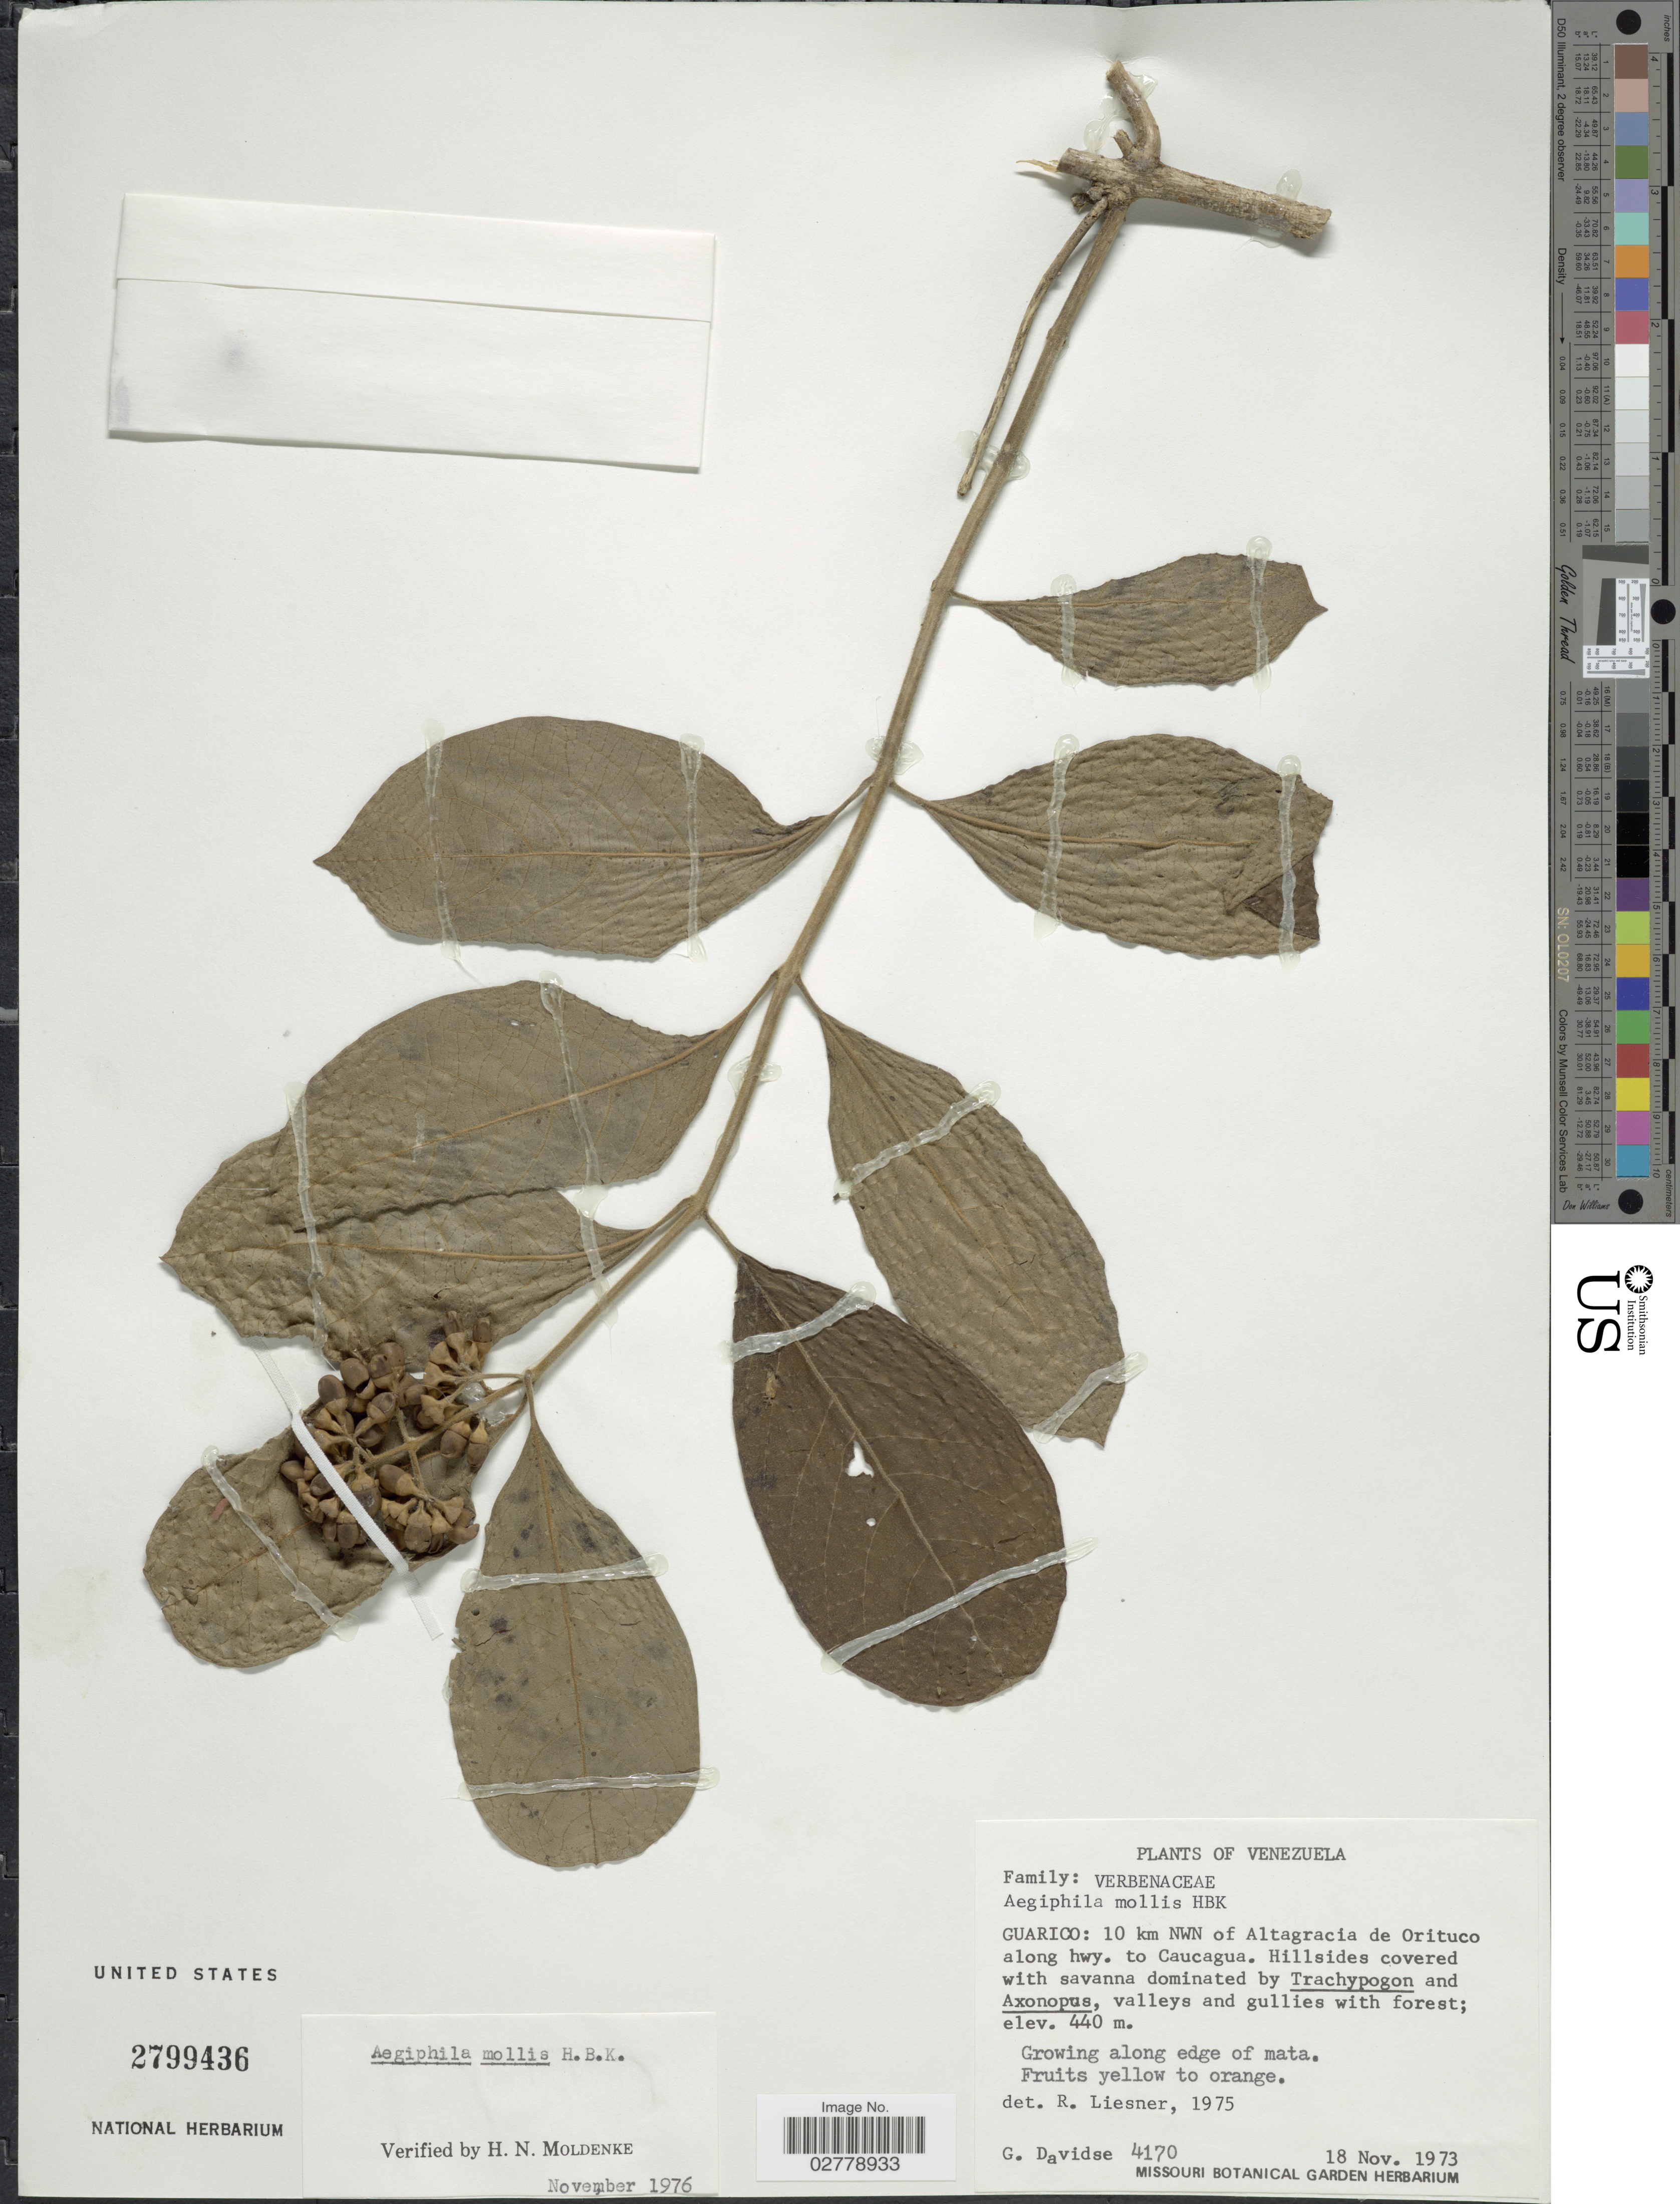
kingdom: Plantae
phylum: Tracheophyta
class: Magnoliopsida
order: Lamiales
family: Lamiaceae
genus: Aegiphila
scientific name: Aegiphila mollis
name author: Kunth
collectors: G. Davidse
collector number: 4170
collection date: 1973-11-18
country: Venezuela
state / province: Guárico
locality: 10 km NWN of Altagracia de Orituco along hwy. to Caucagua.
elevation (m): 440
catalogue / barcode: US 2799436